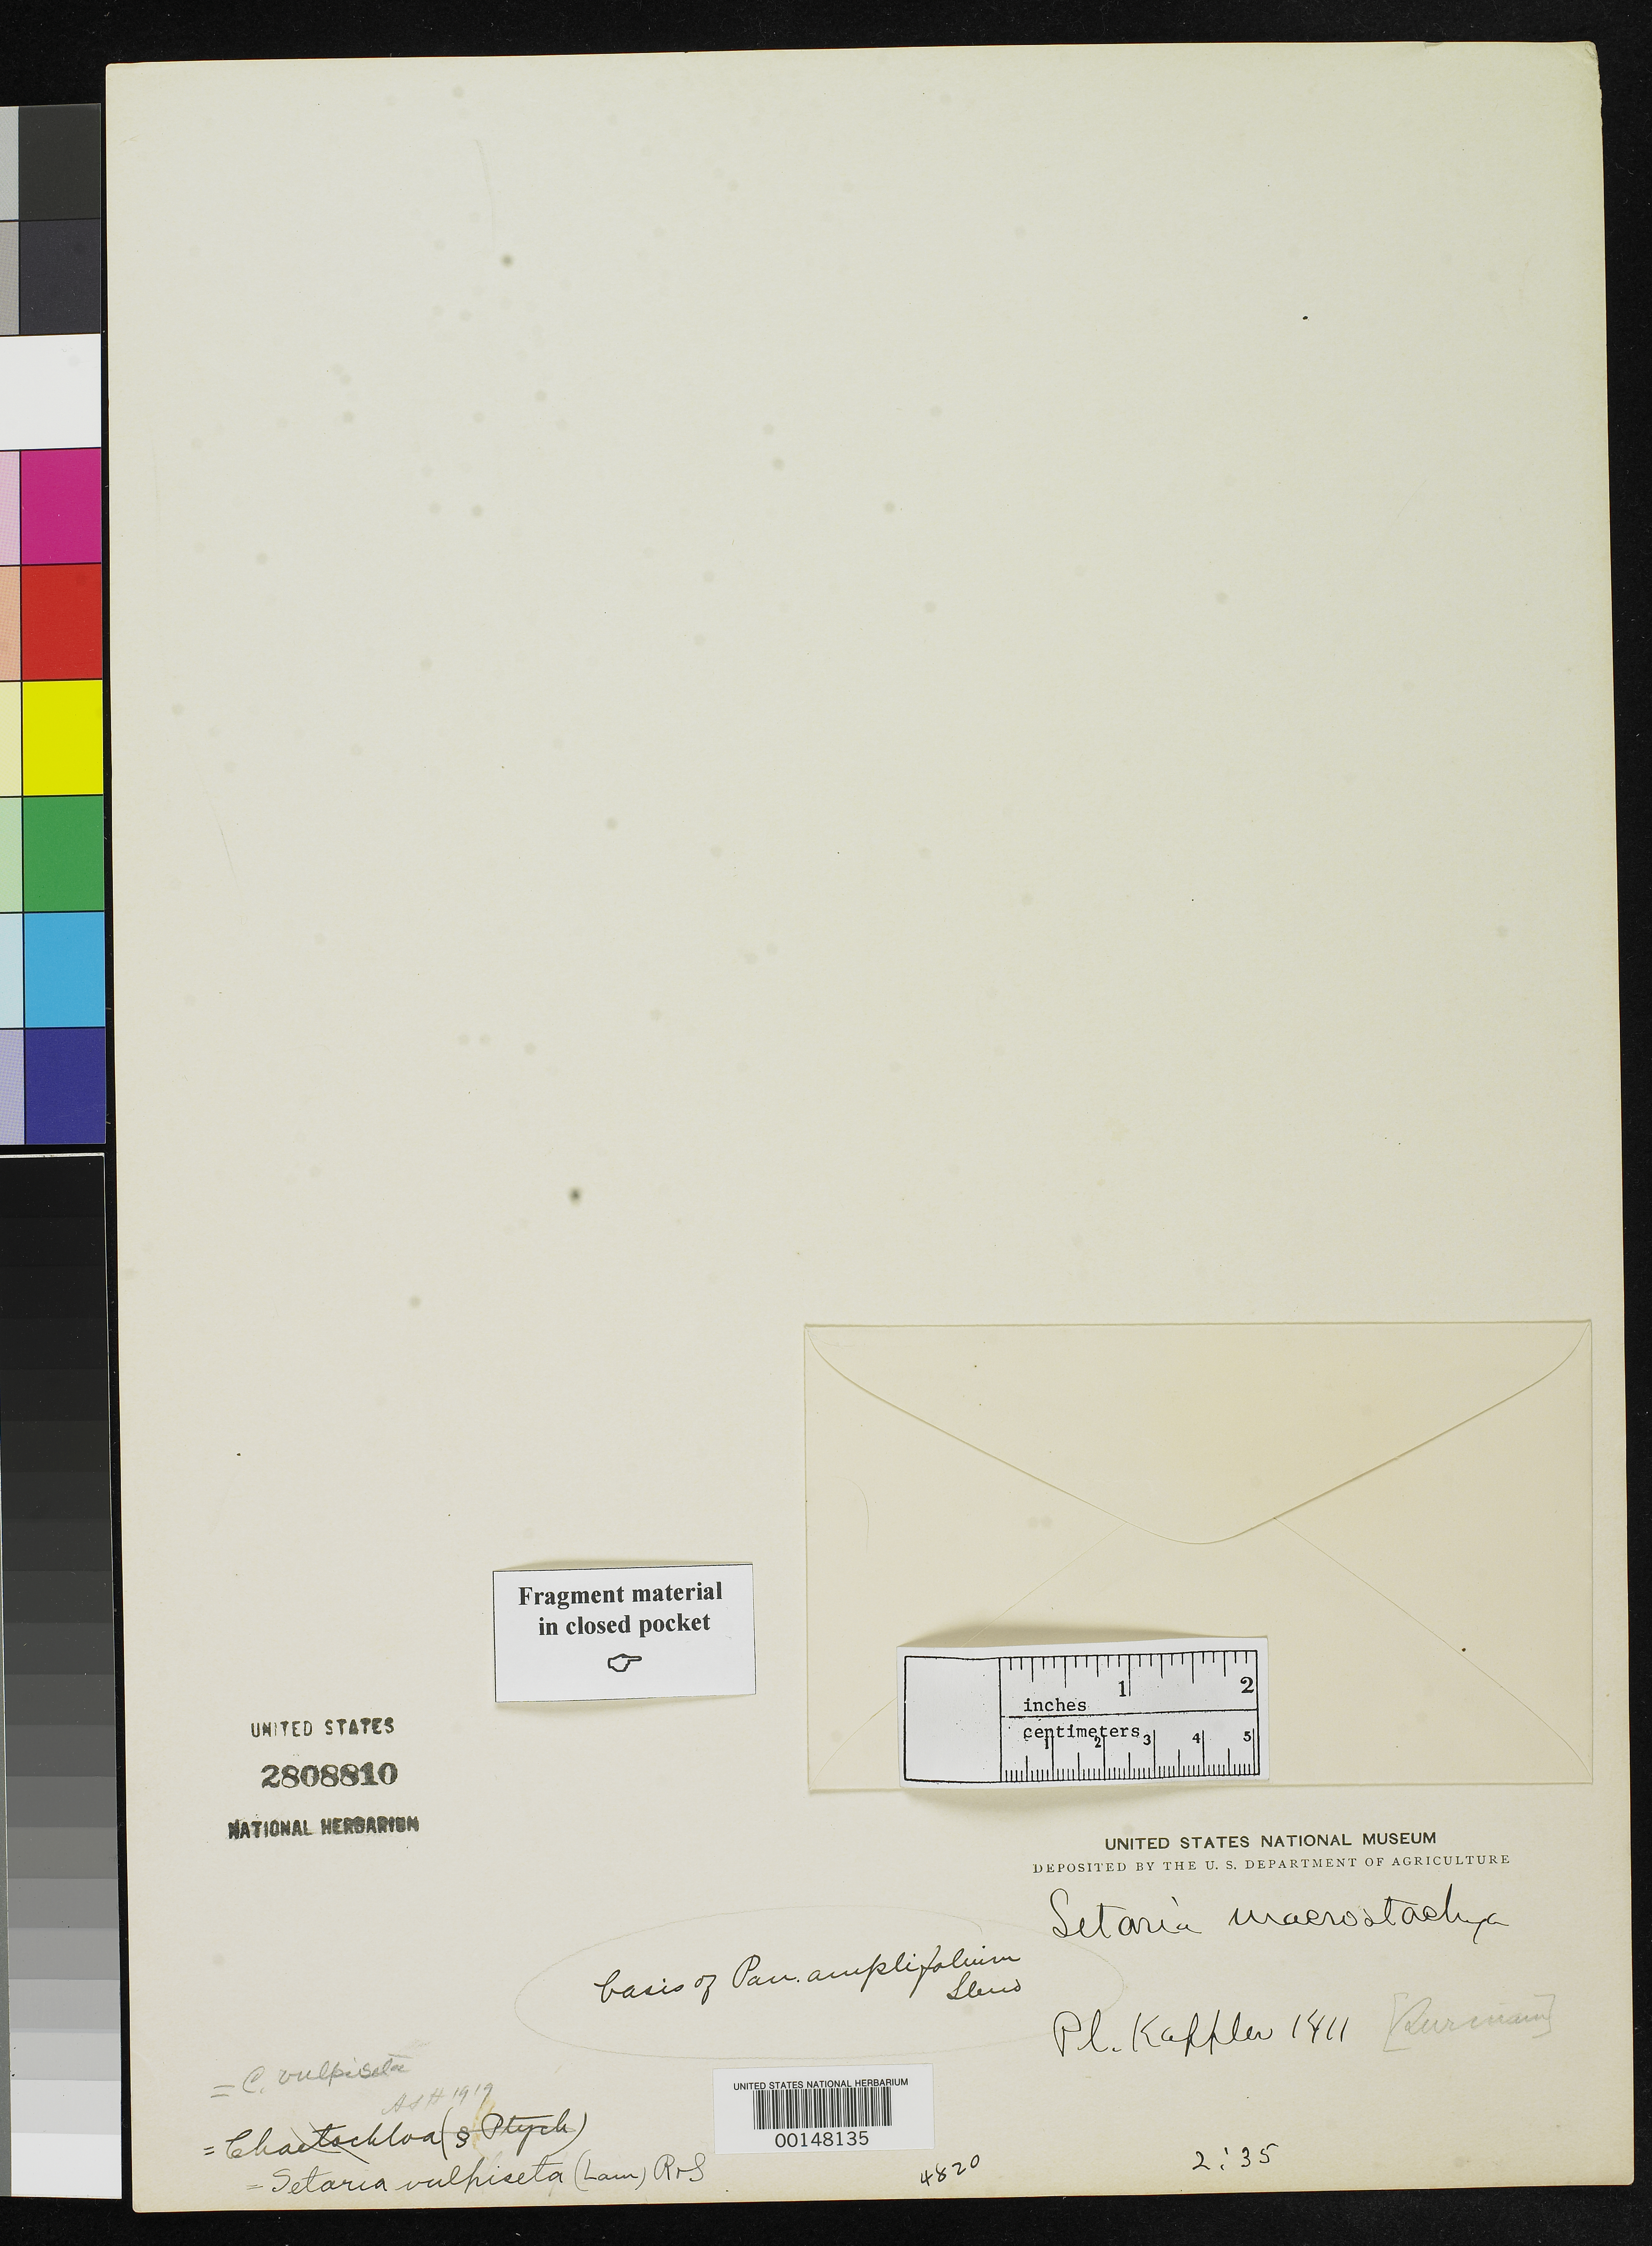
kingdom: Plantae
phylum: Tracheophyta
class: Liliopsida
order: Poales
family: Poaceae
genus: Panicum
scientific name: Panicum amplifolium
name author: Steud.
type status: Type Fragment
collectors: A. Kappler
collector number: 1411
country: Suriname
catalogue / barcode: US 2808810